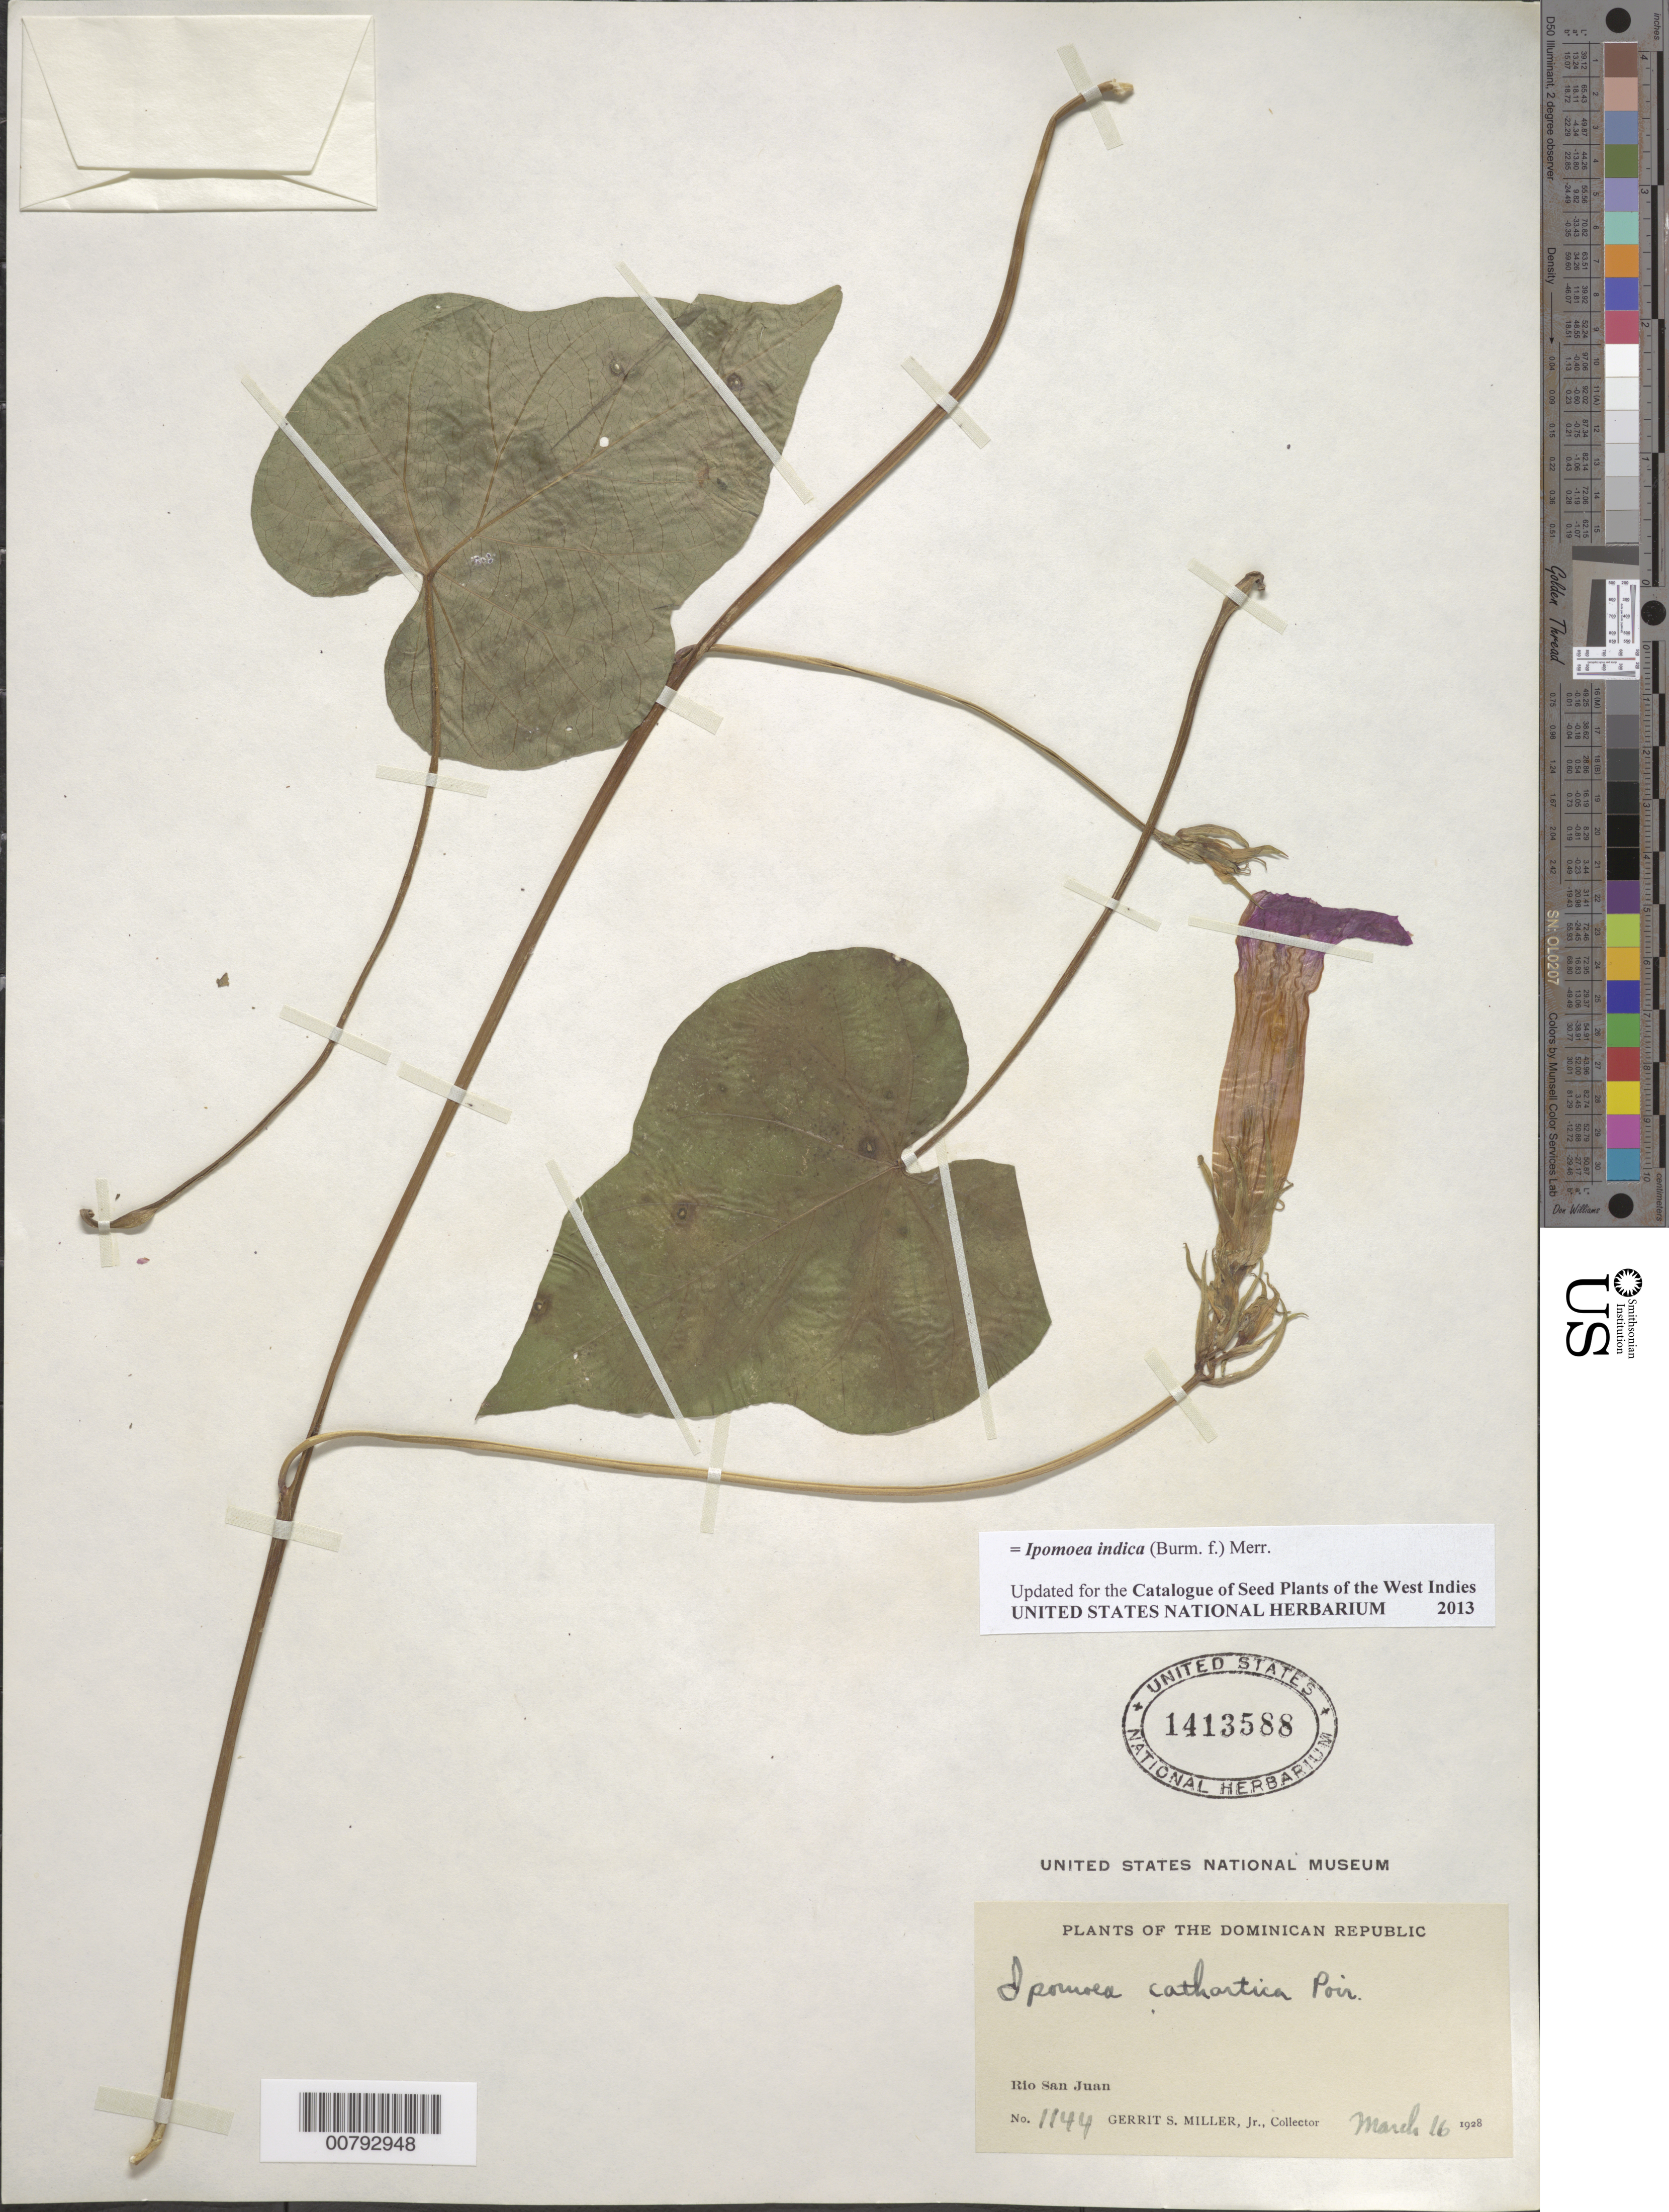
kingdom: Plantae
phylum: Tracheophyta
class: Magnoliopsida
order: Solanales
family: Convolvulaceae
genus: Ipomoea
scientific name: Ipomoea indica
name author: (Burm.) Merr.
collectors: G. S. Miller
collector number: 1144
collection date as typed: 16 Mar 1928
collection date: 1928-03-16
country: Dominican Republic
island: Hispaniola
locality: San Juan River.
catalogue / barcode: US 1413588